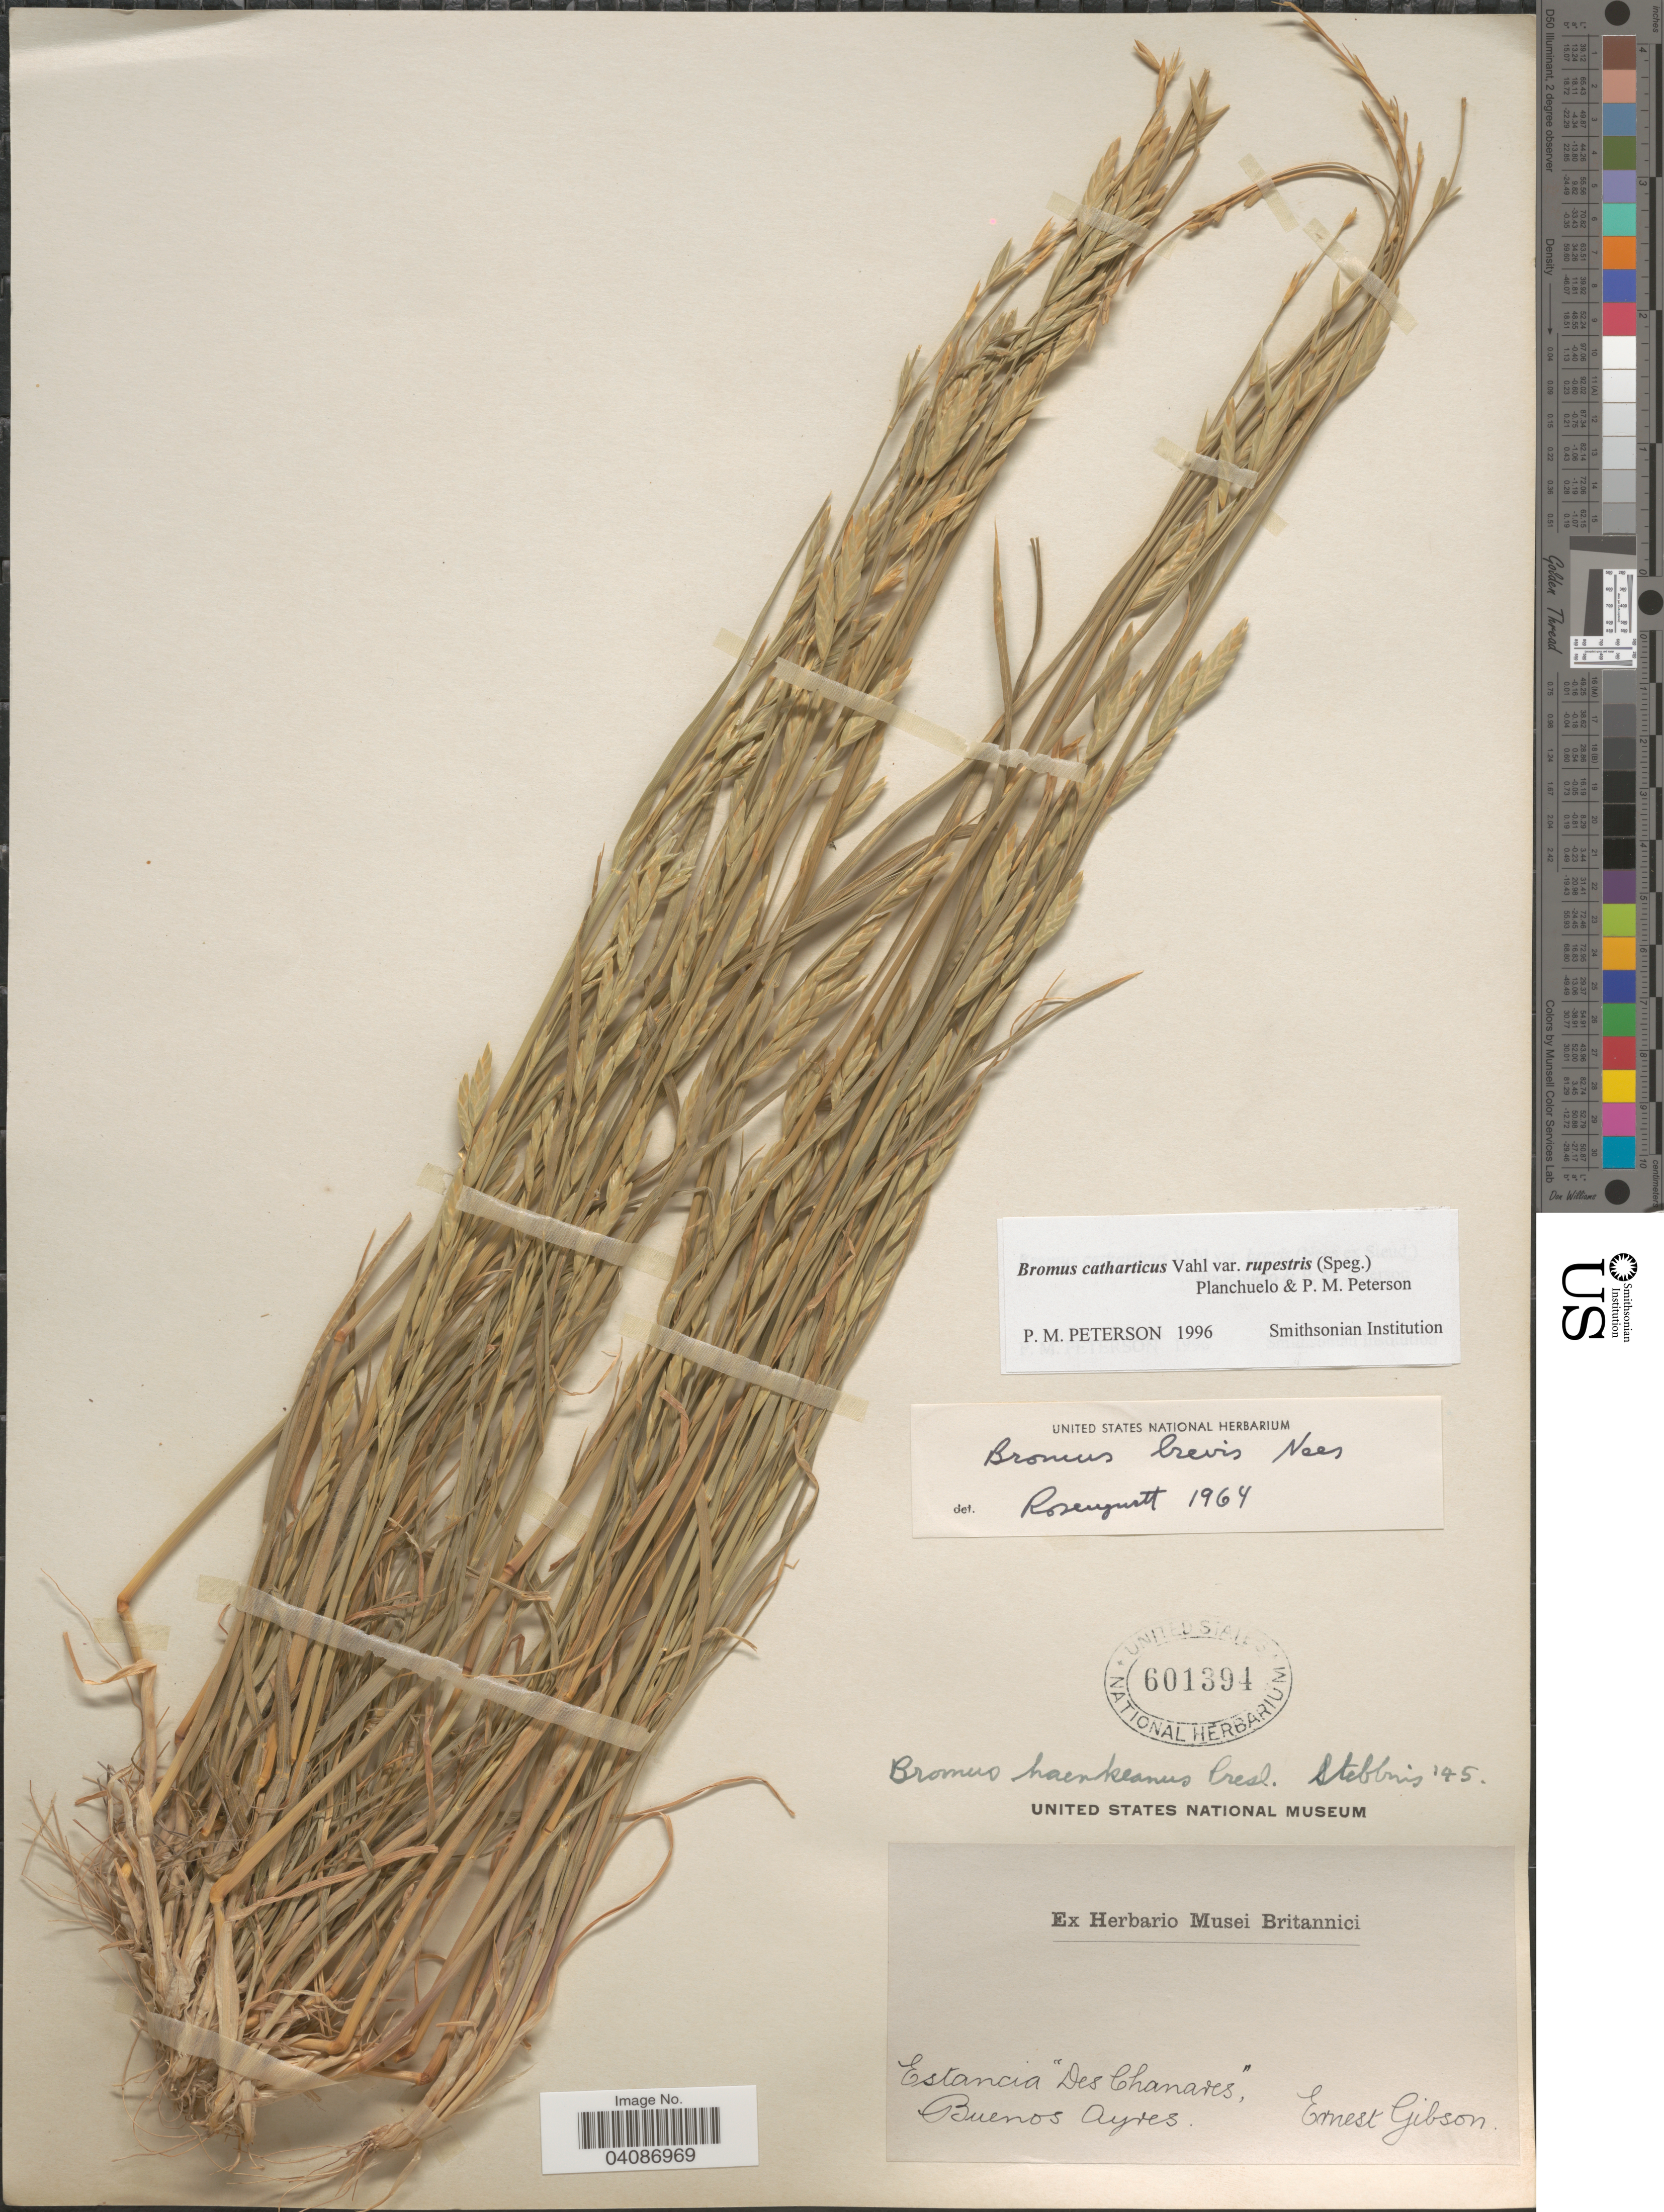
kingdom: Plantae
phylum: Tracheophyta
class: Liliopsida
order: Poales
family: Poaceae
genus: Bromus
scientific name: Bromus catharticus var. rupestris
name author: Planchuelo & P.M. Peterson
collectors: E. Gibson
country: Argentina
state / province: Buenos Aires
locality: Estancia "Des Chanaves".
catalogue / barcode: US 601394